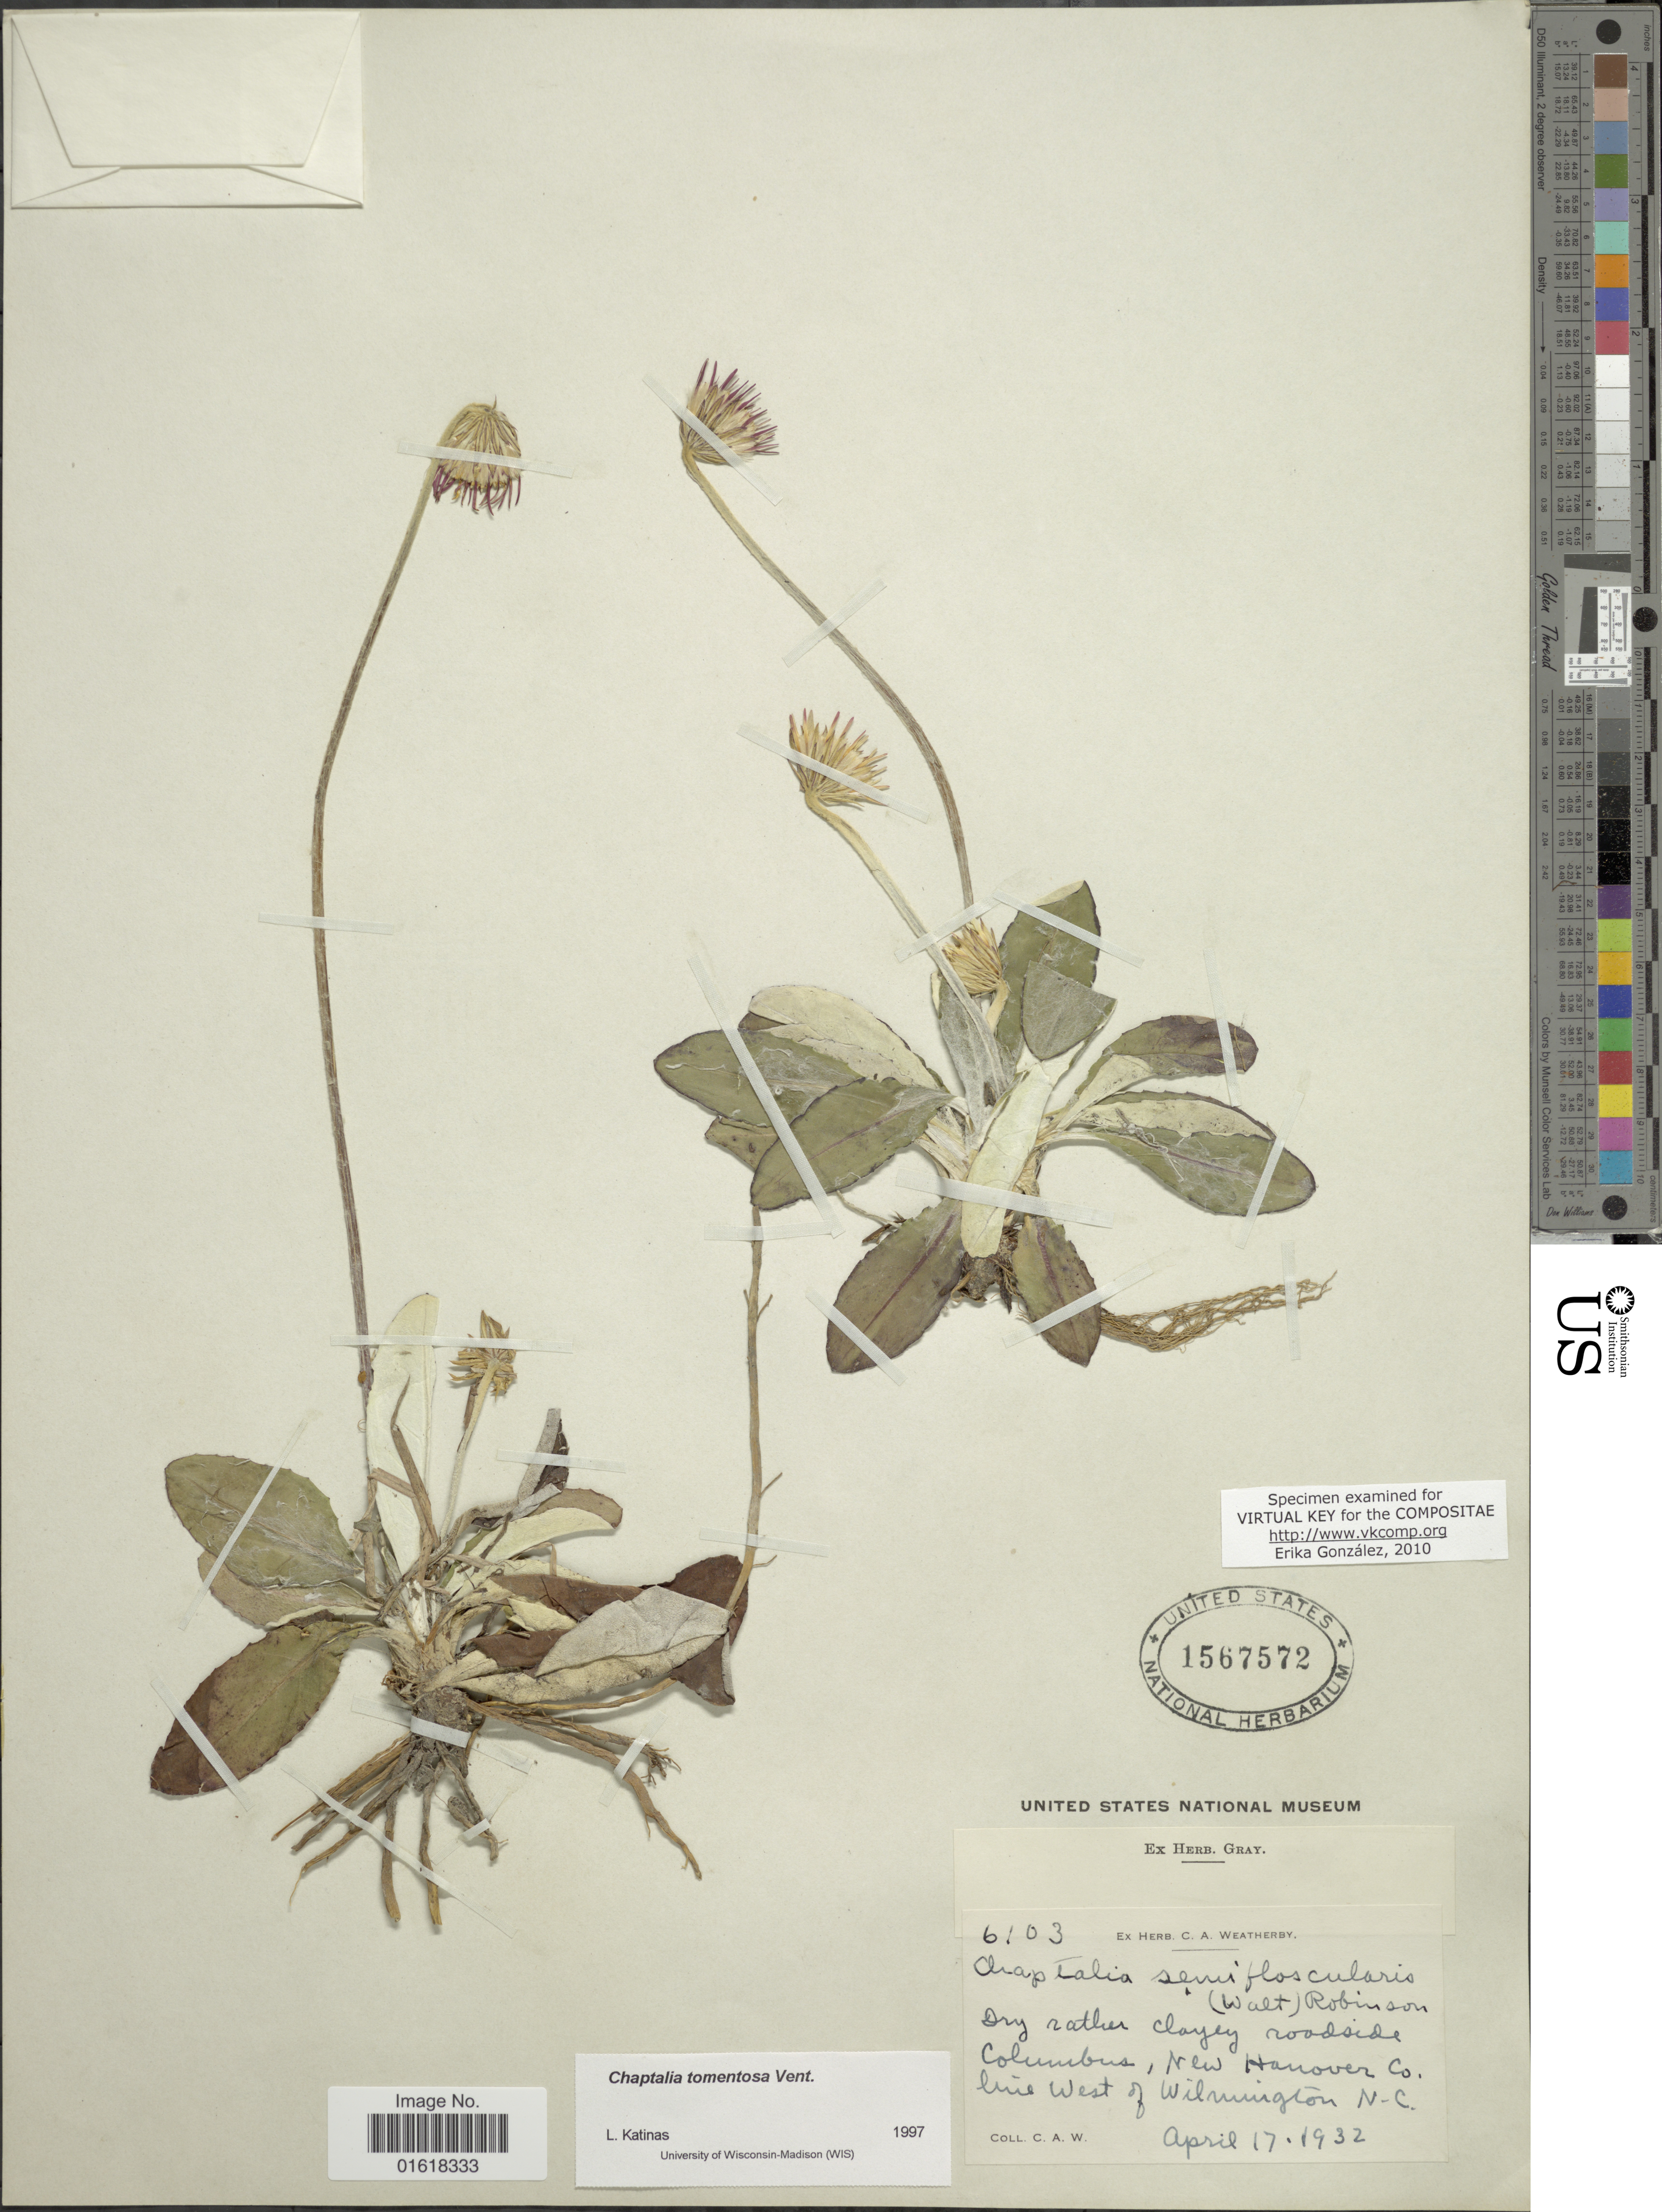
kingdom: Plantae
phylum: Tracheophyta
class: Magnoliopsida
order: Asterales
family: Asteraceae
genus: Chaptalia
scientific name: Chaptalia tomentosa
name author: Vent.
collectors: C. A. Weatherby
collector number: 6103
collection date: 1932-04-17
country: United States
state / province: North Carolina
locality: Dry rather clayey roadside Columbus, New Hanover Co. linee West of Wilmington N. C.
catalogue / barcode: US 1567572